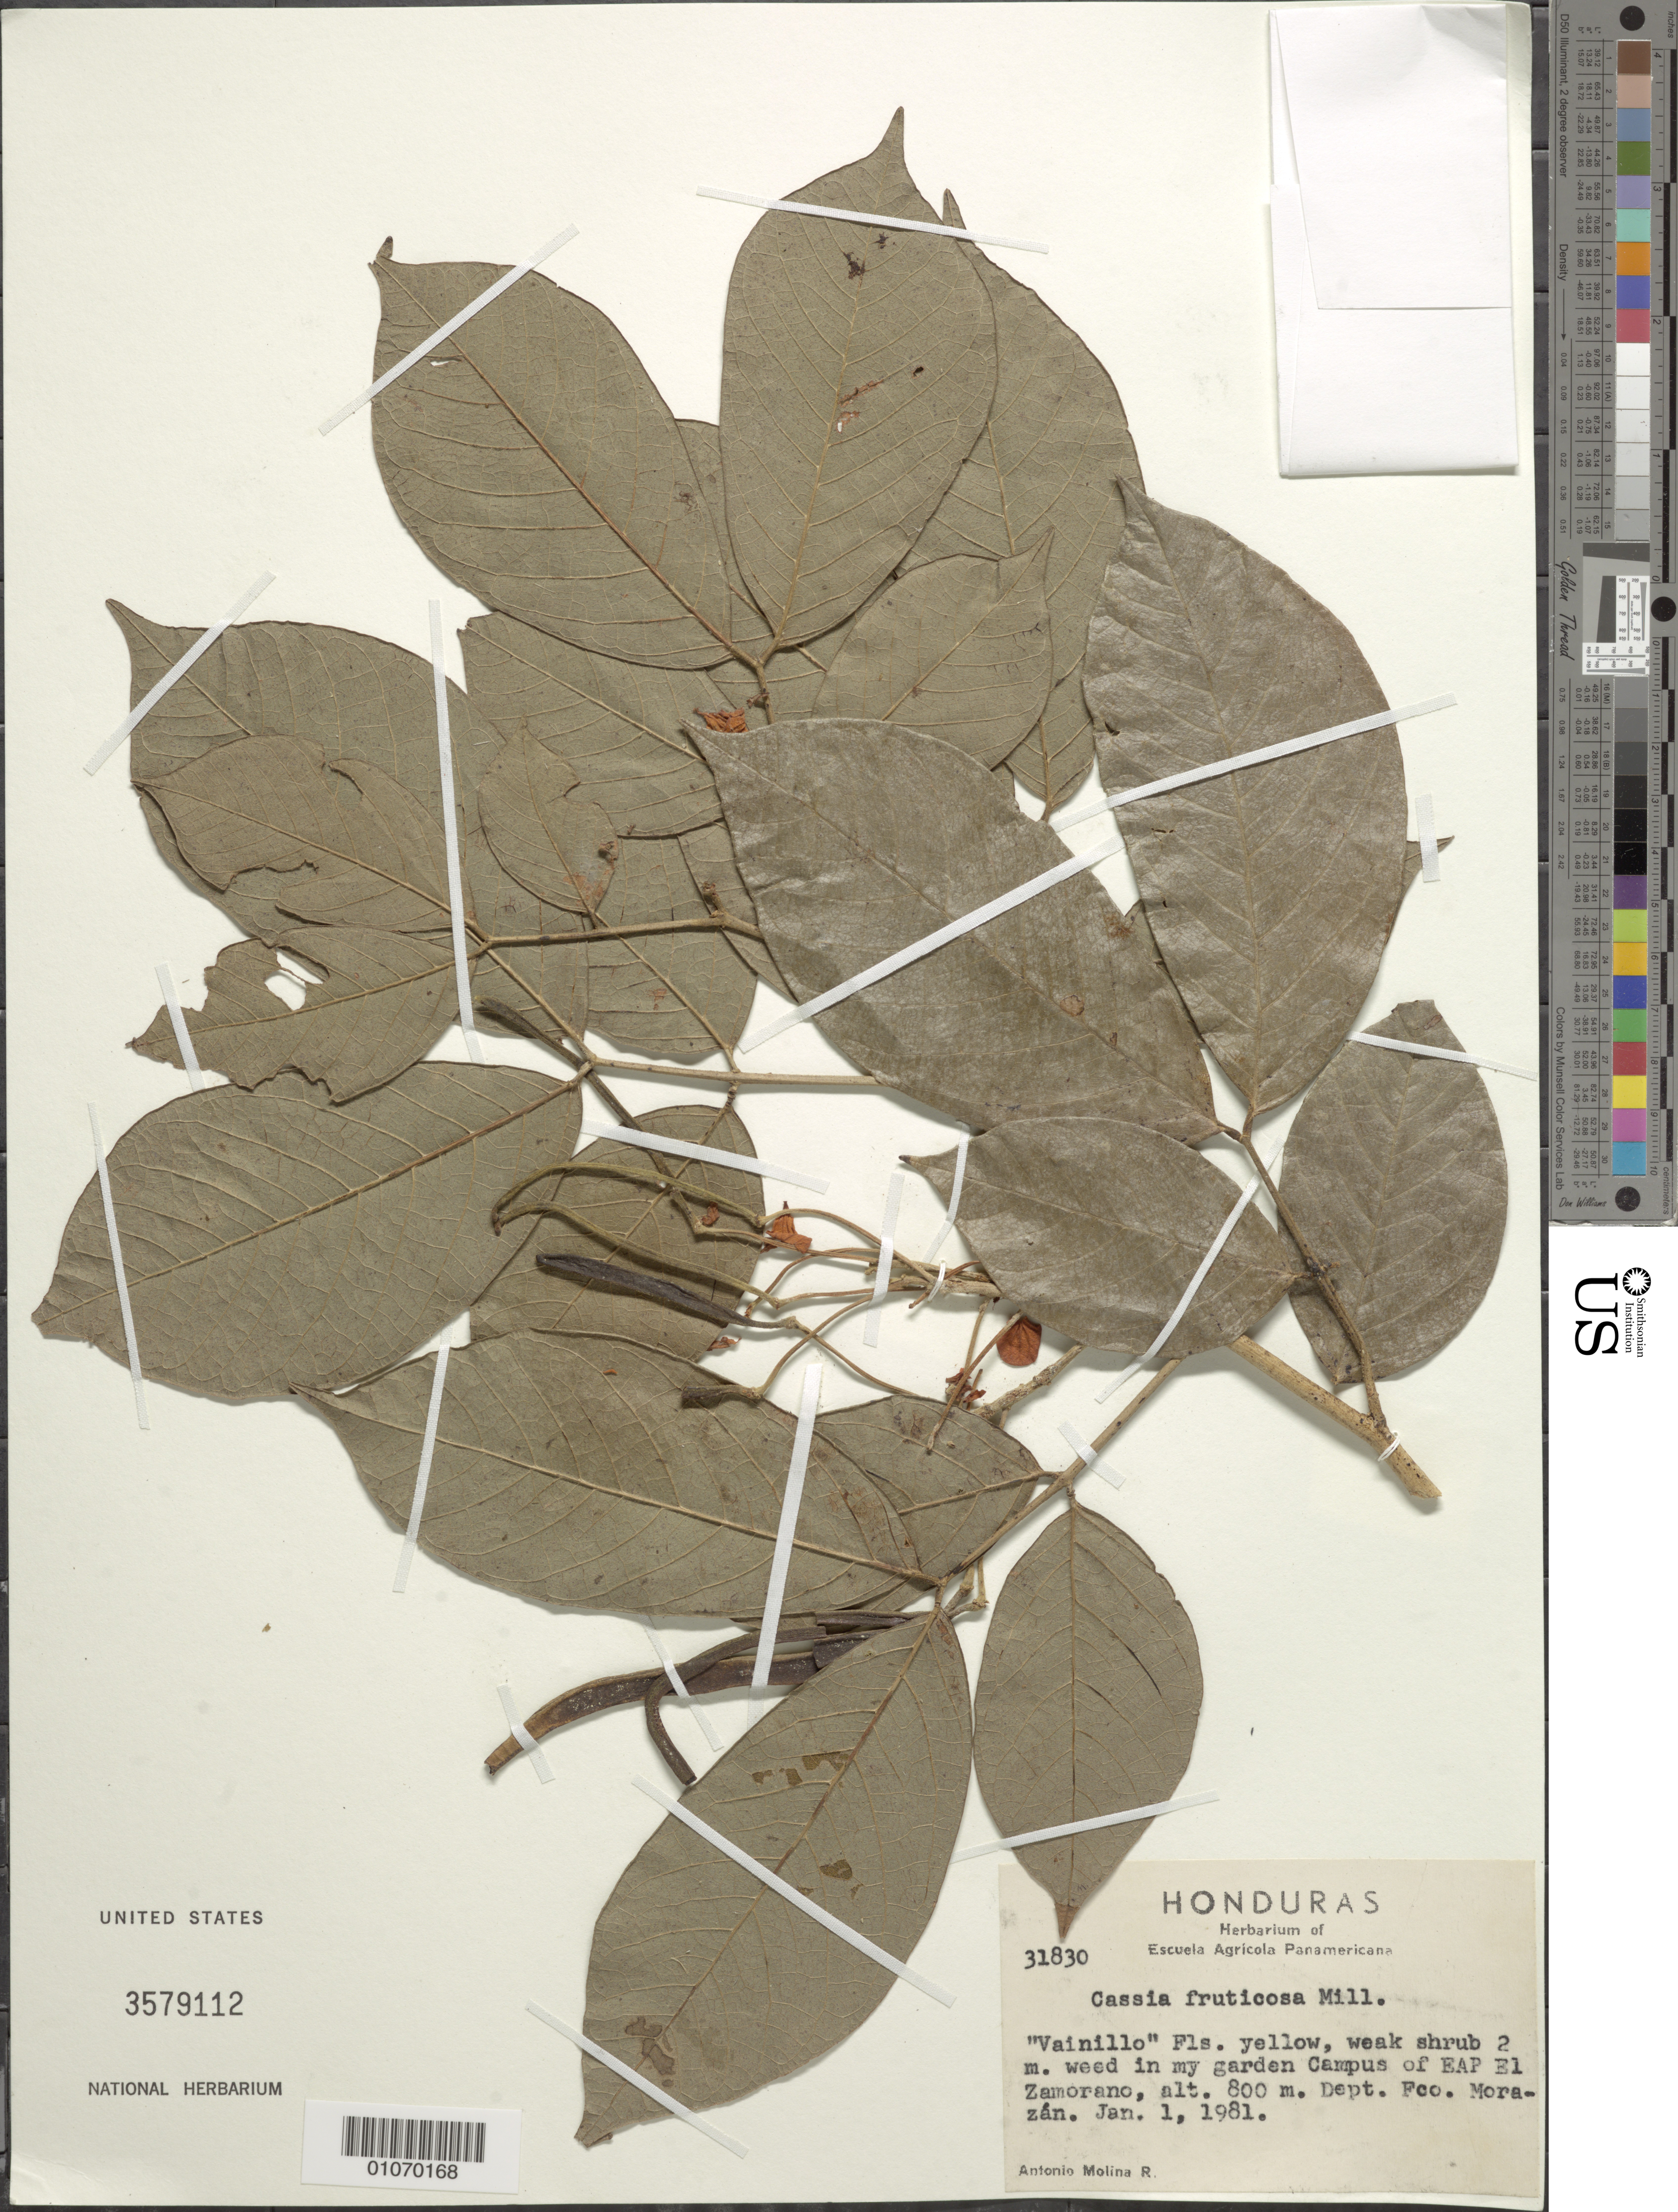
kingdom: Plantae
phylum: Tracheophyta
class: Magnoliopsida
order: Fabales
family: Fabaceae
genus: Senna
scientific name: Senna fruticosa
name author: (Benth.) H.S. Irwin & Barneby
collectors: A. Molina R.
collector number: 34830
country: Honduras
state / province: Fco. Morazán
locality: In garden Campus of EAP El Zamorano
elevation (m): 800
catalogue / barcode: US 3579112